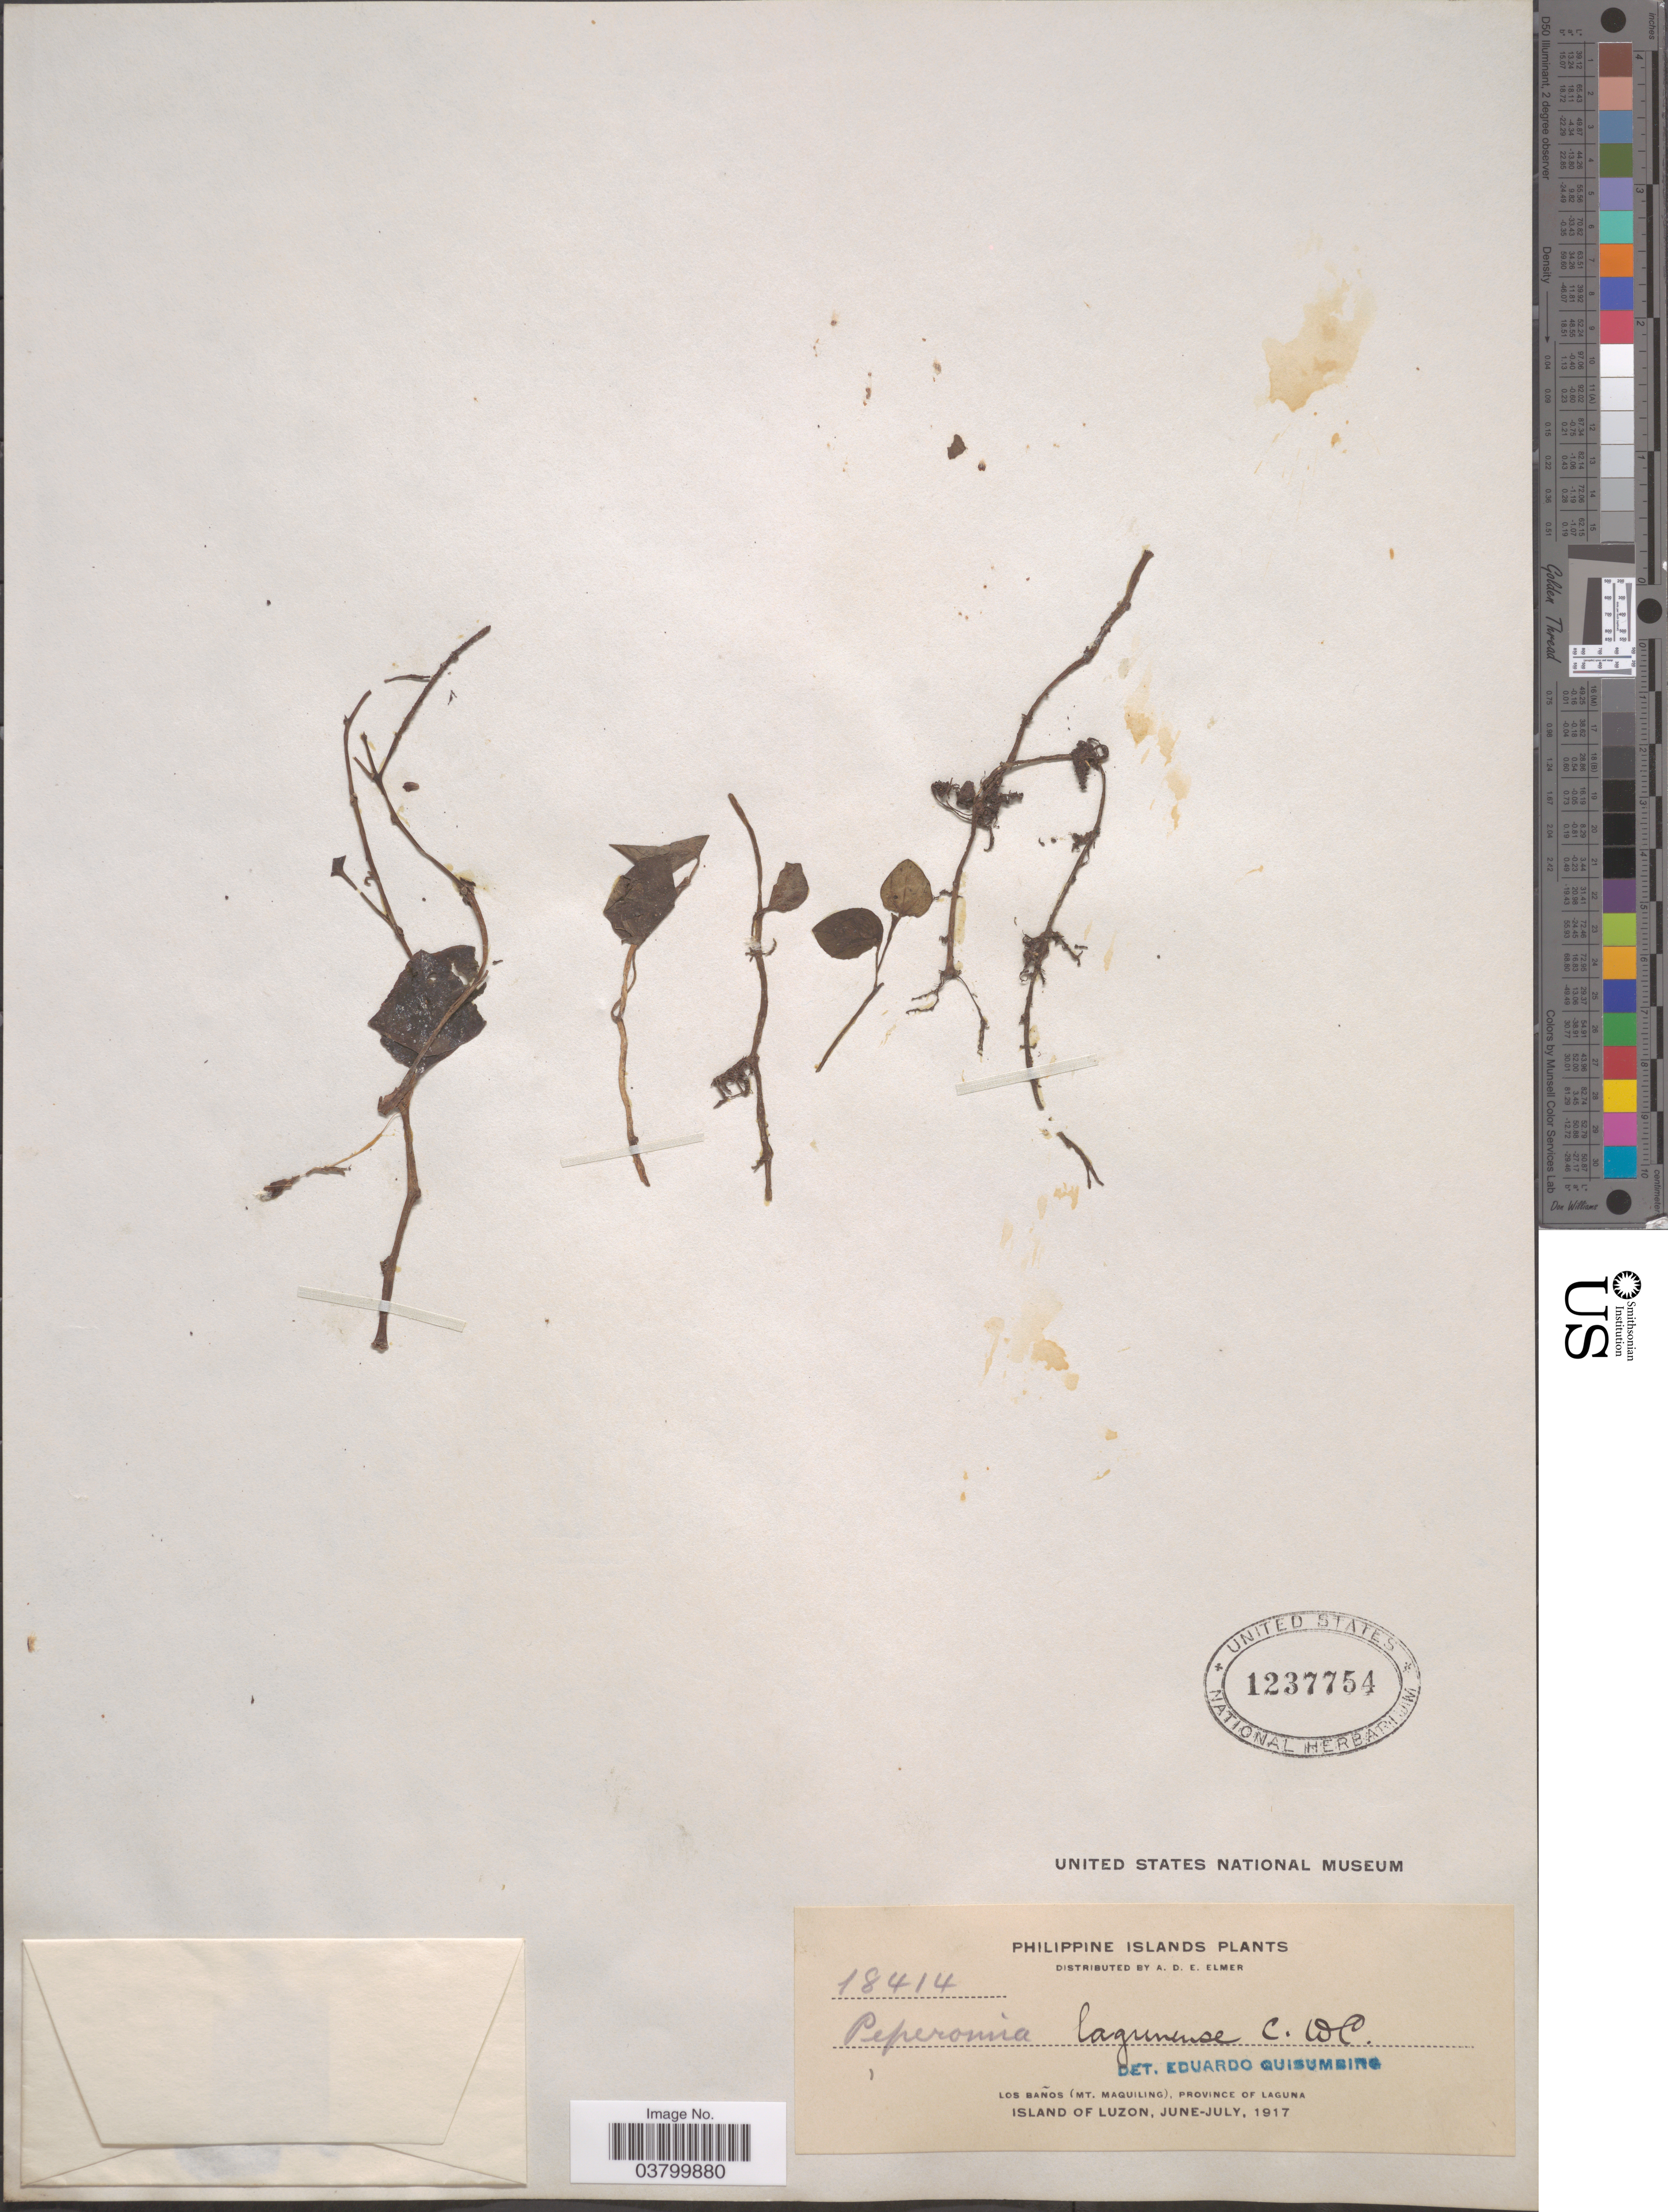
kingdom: Plantae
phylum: Tracheophyta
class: Magnoliopsida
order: Piperales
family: Piperaceae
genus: Peperomia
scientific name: Peperomia lagunaensis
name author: C. DC.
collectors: A. D. E. Elmer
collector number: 18414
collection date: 1917-06/1917-07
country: Philippines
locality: Los Baños (Mt. Maquiling), Province of Laguna. Island of Luzon.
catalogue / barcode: US 1237754